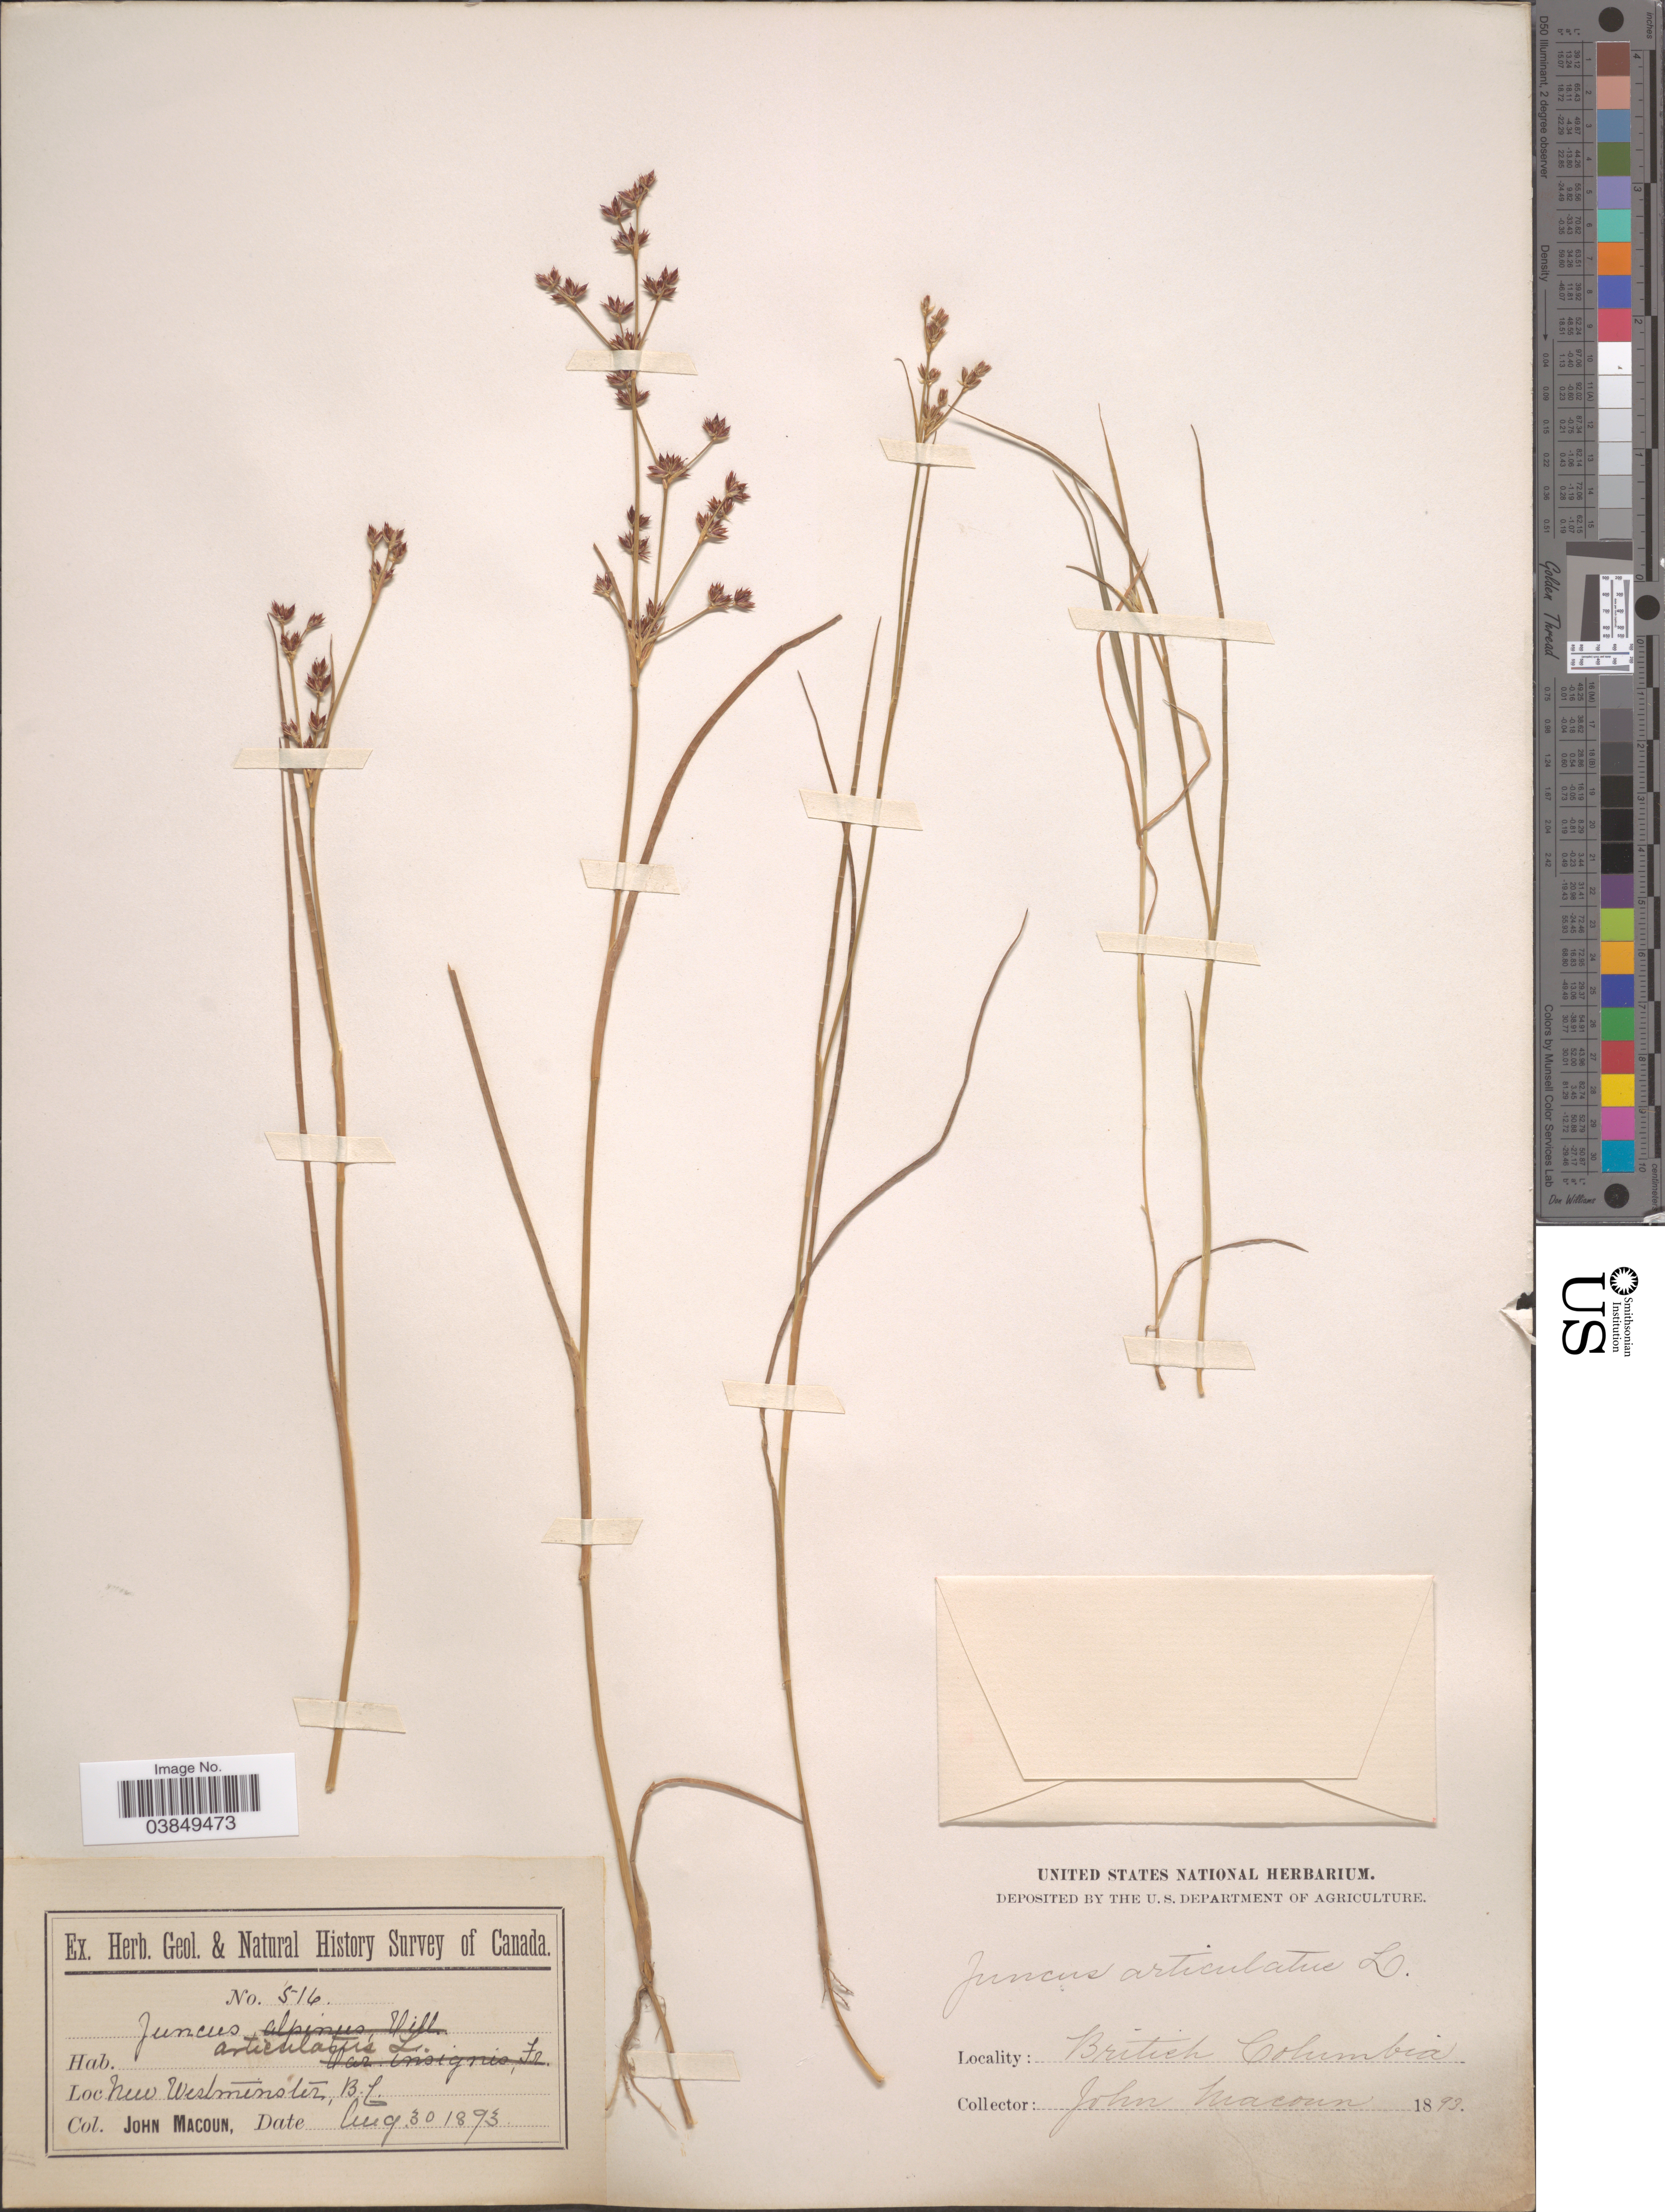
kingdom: Plantae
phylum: Tracheophyta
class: Liliopsida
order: Poales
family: Juncaceae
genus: Juncus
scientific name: Juncus articulatus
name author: L.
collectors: J. Macoun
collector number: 516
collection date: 1893-08-30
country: Canada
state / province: British Columbia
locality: New Westminster.